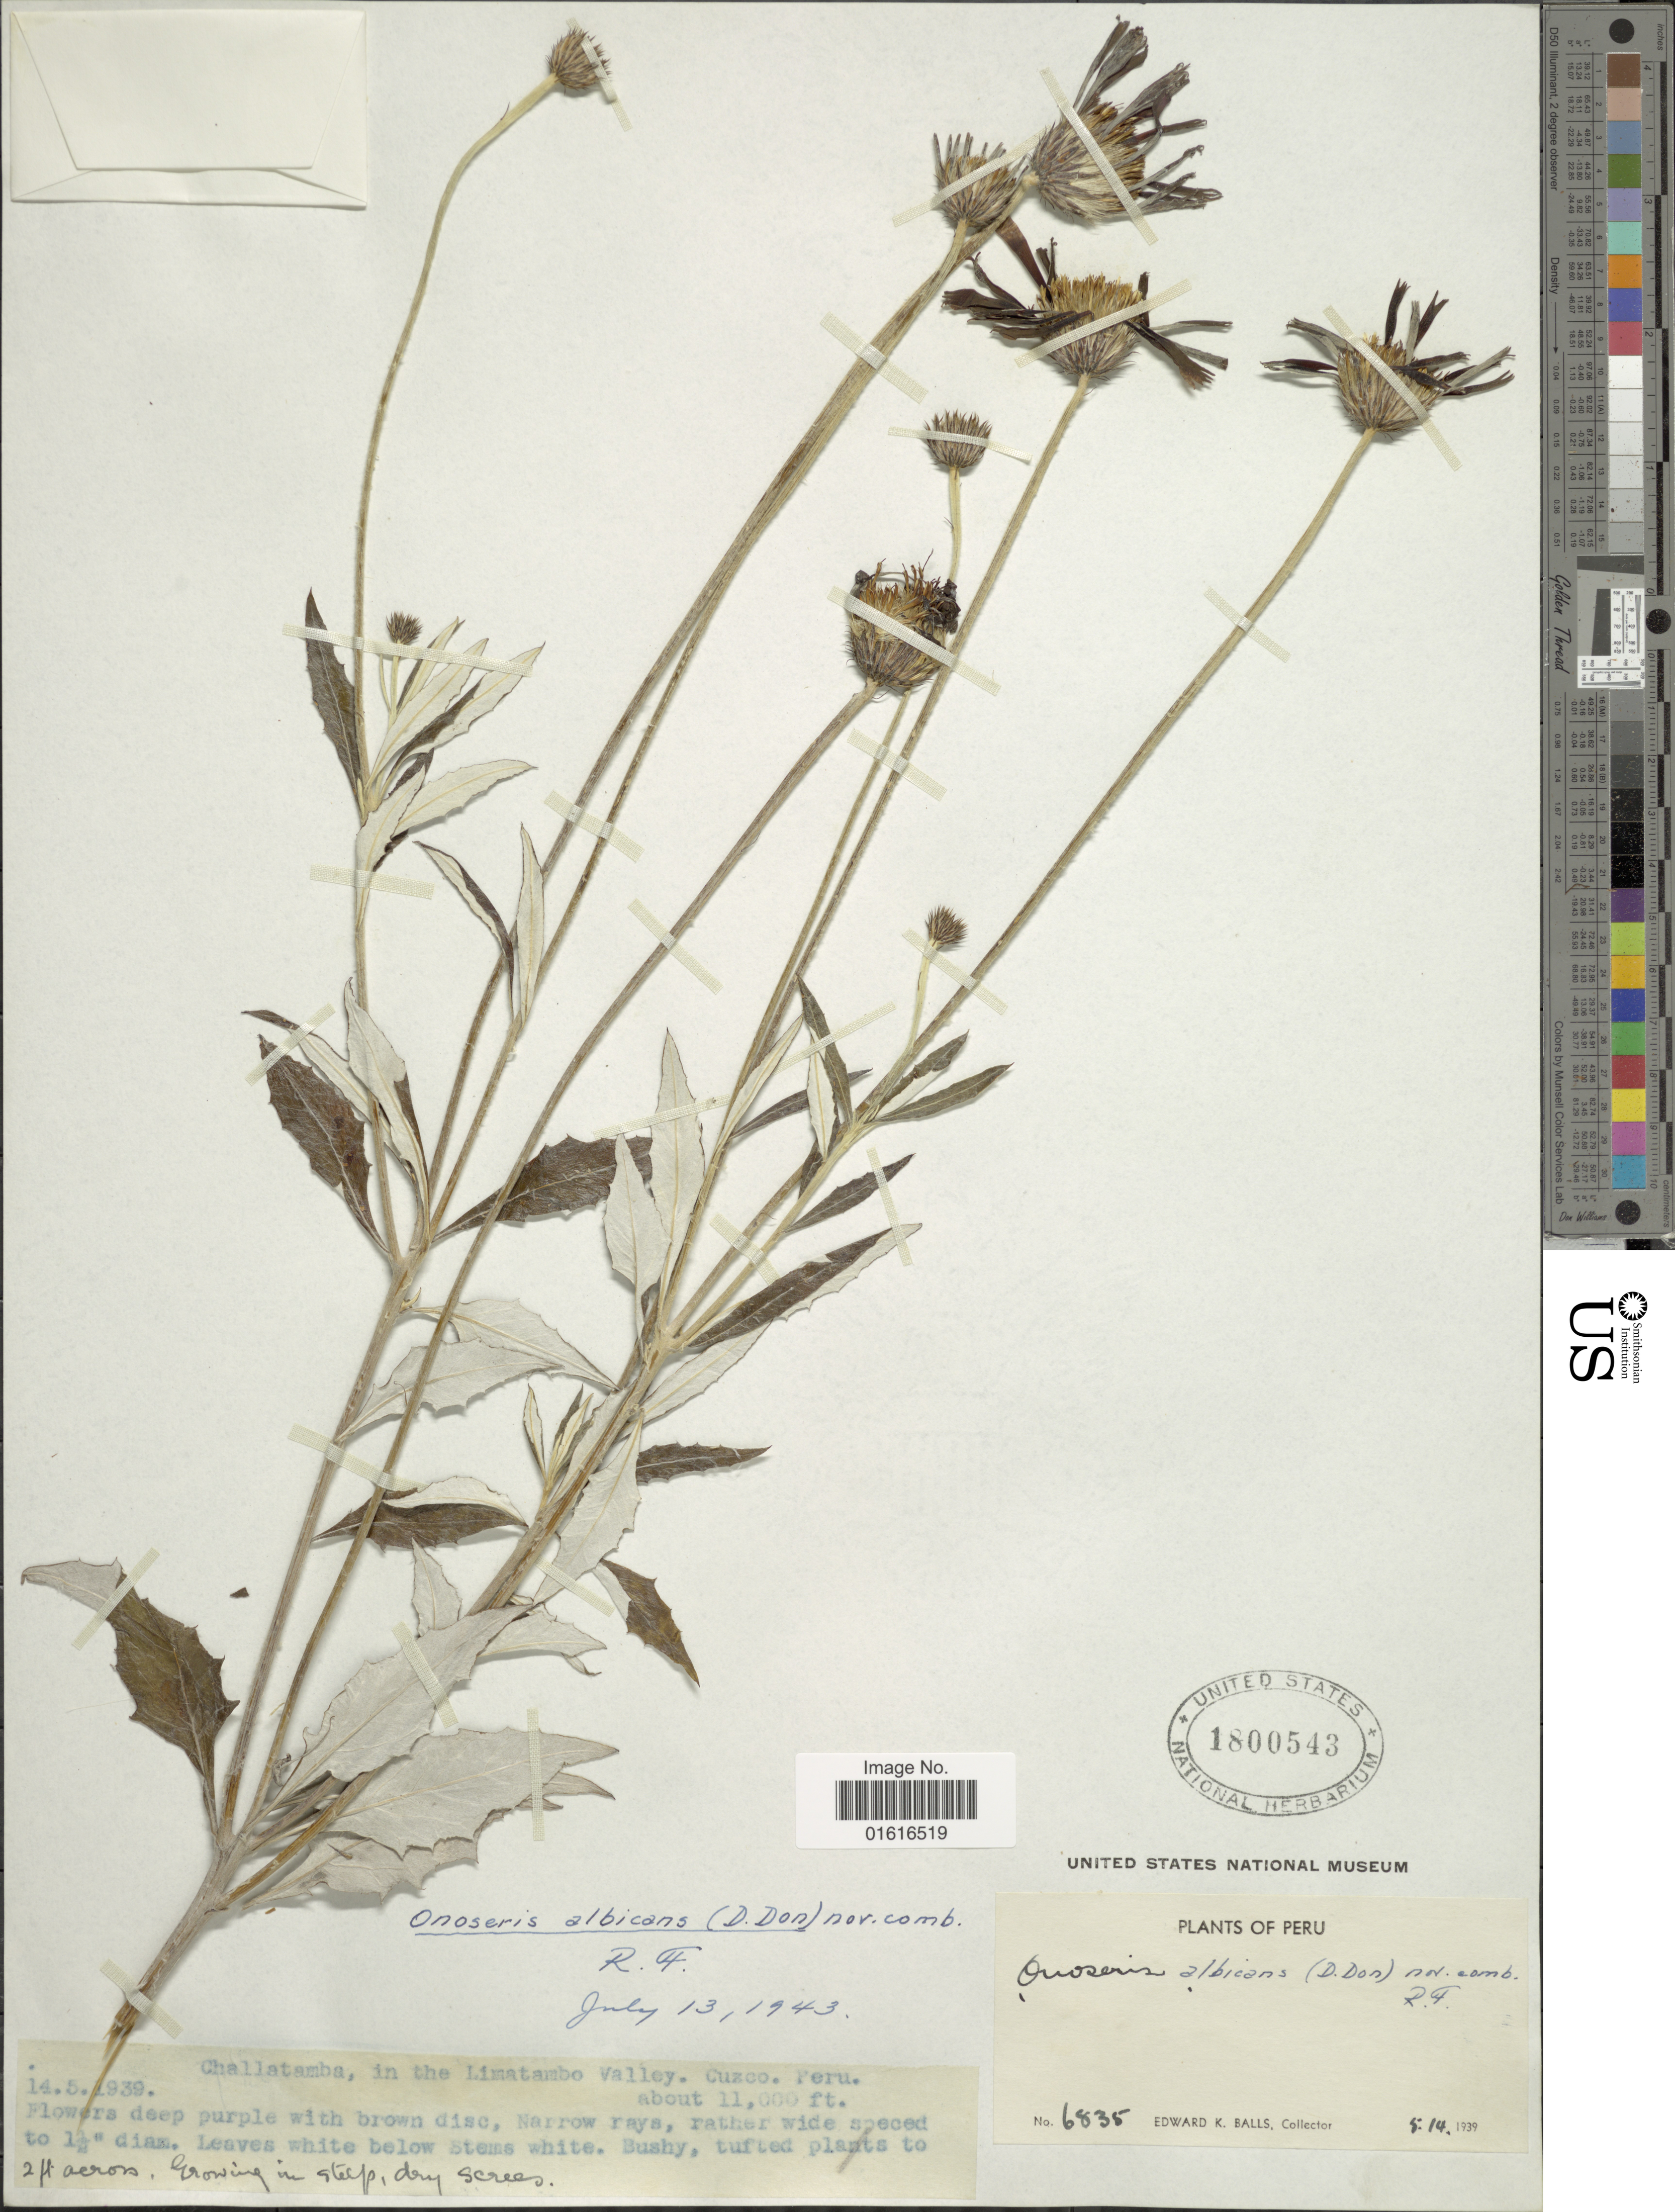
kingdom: Plantae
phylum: Tracheophyta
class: Magnoliopsida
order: Asterales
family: Asteraceae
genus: Onoseris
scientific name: Onoseris albicans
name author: (D. Don) Ferreyra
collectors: E. K. Balls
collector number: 6835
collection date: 1939-05-14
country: Peru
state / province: Cusco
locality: Challatamba, in the Limatambo Valley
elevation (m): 3353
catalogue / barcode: US 1800543